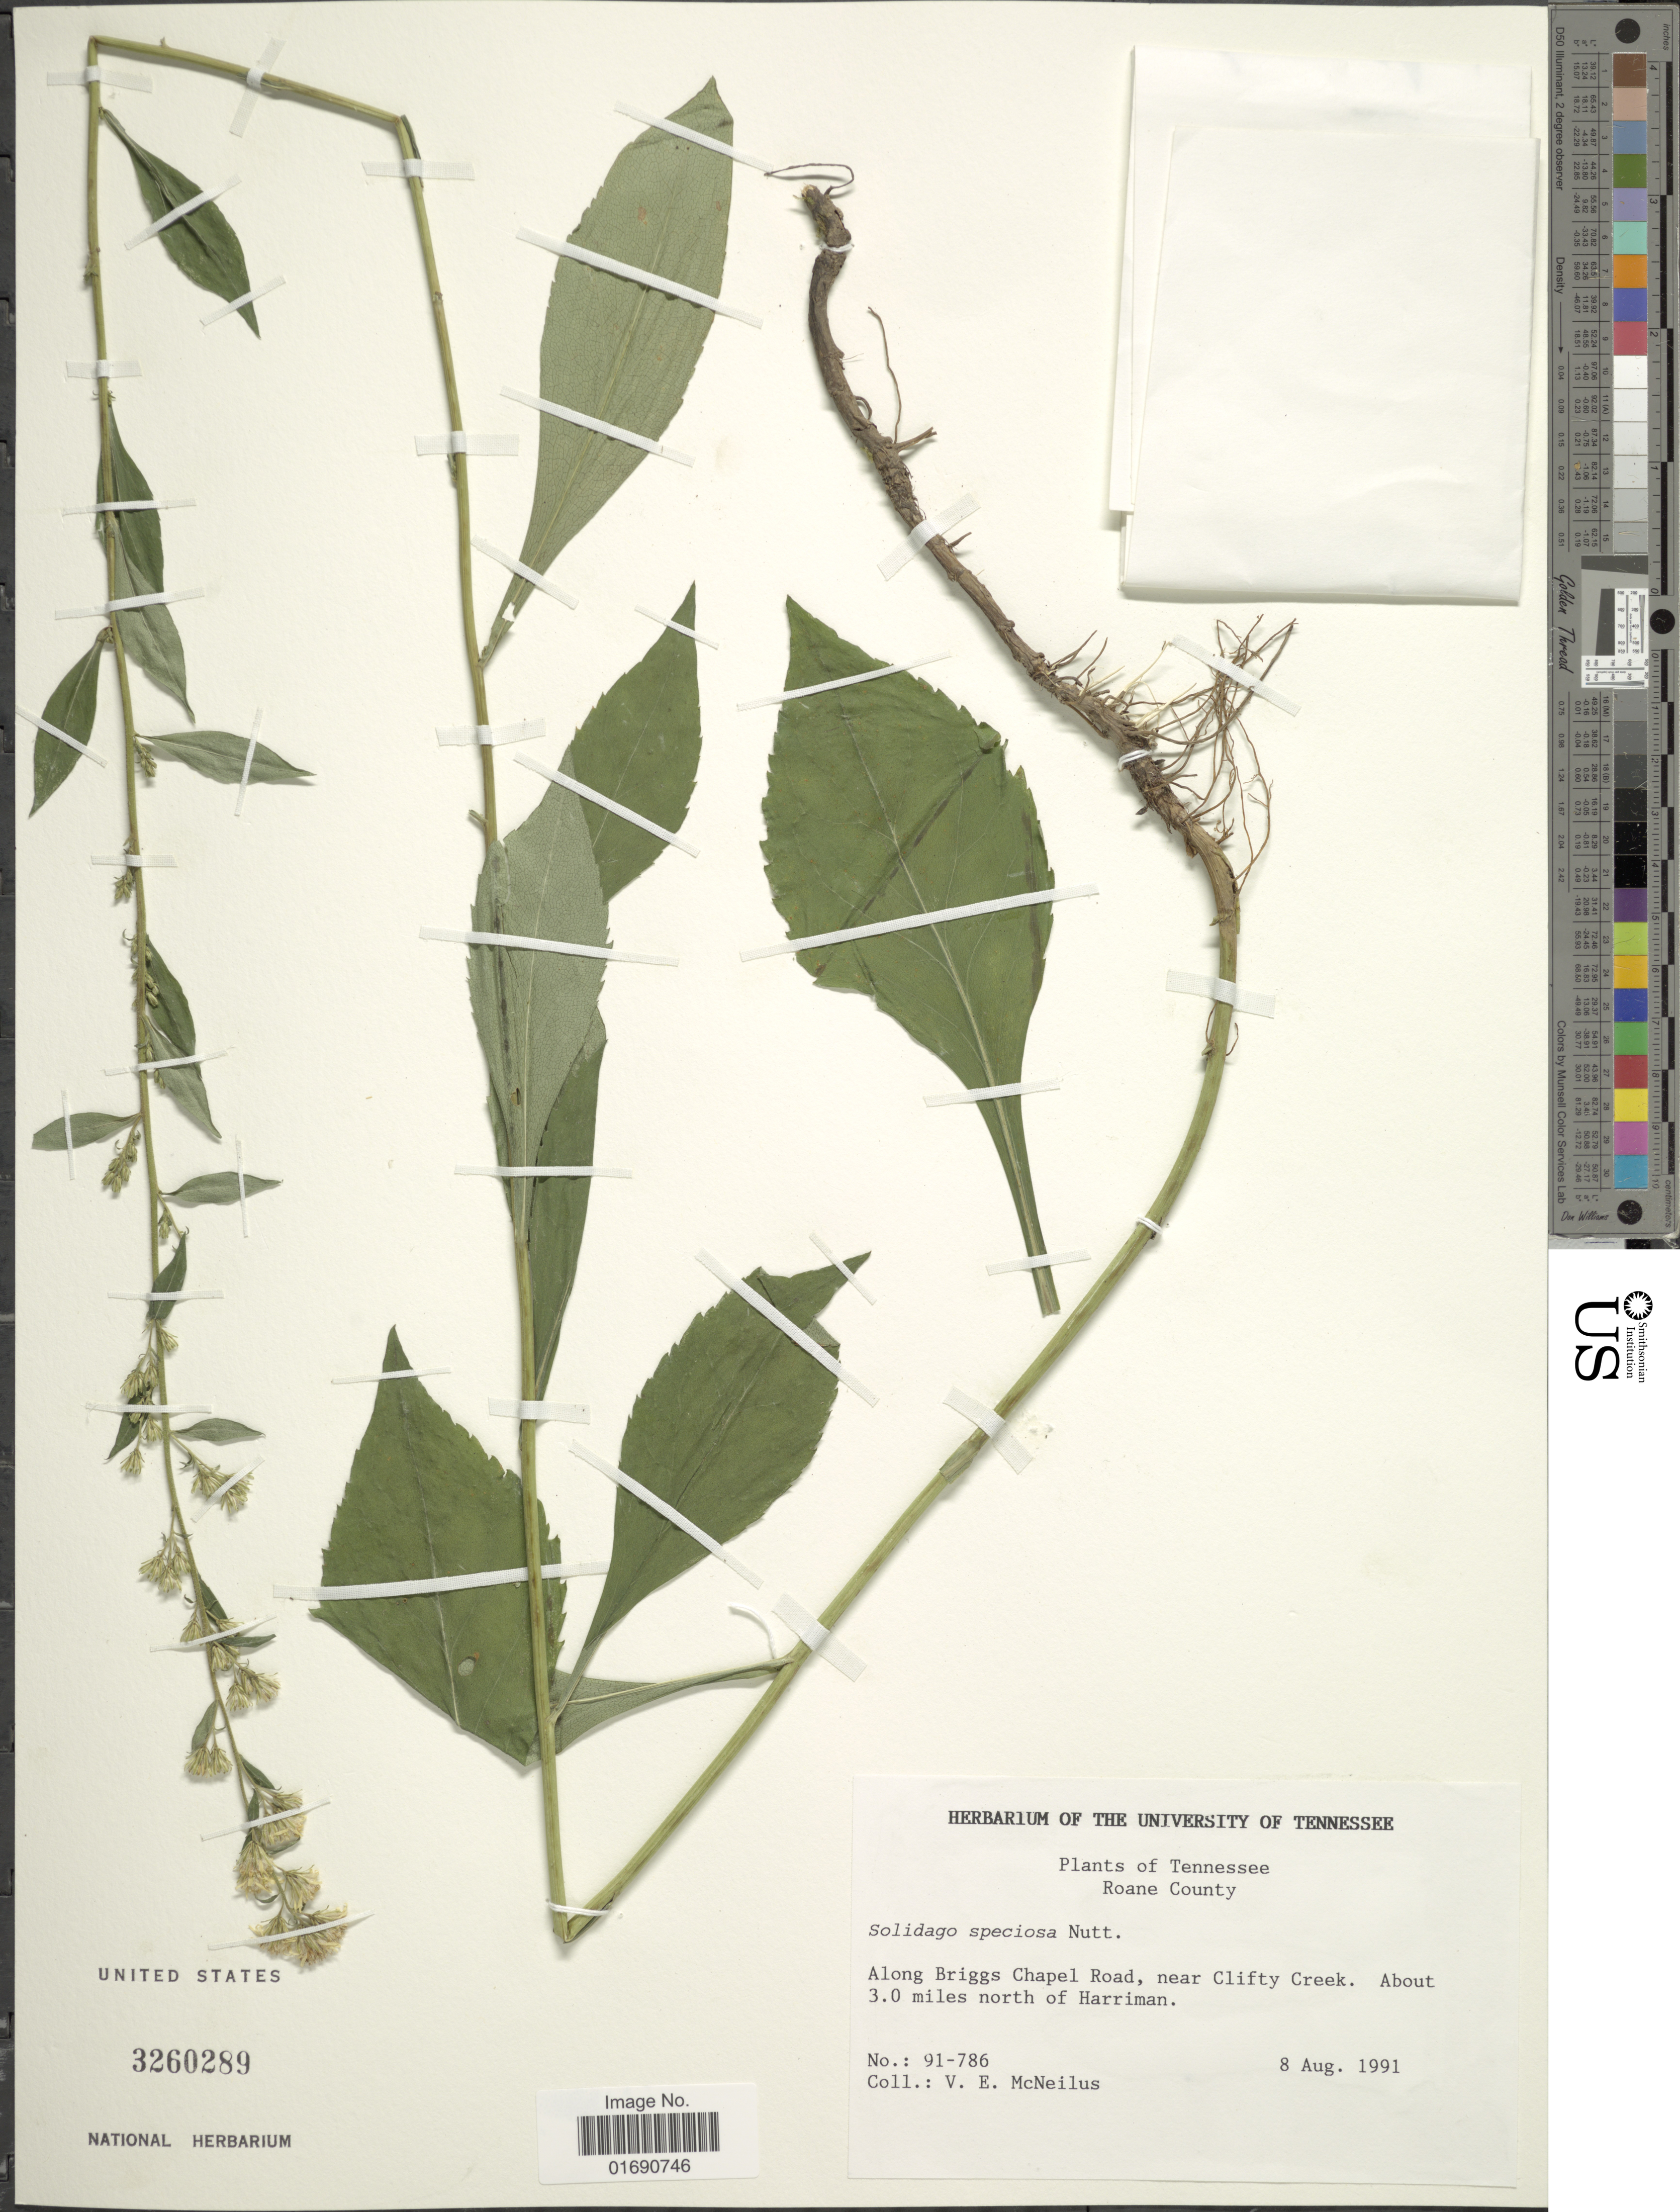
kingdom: Plantae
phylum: Tracheophyta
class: Magnoliopsida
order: Asterales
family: Asteraceae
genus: Solidago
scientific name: Solidago speciosa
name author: Nutt.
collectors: V. Mcneilus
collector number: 91-786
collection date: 1991-08-08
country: United States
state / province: Tennessee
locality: Roane County, Along Briggs Chapel Road, near Clifty Creek. About 3.0 miles north of Harriman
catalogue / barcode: US 3260289